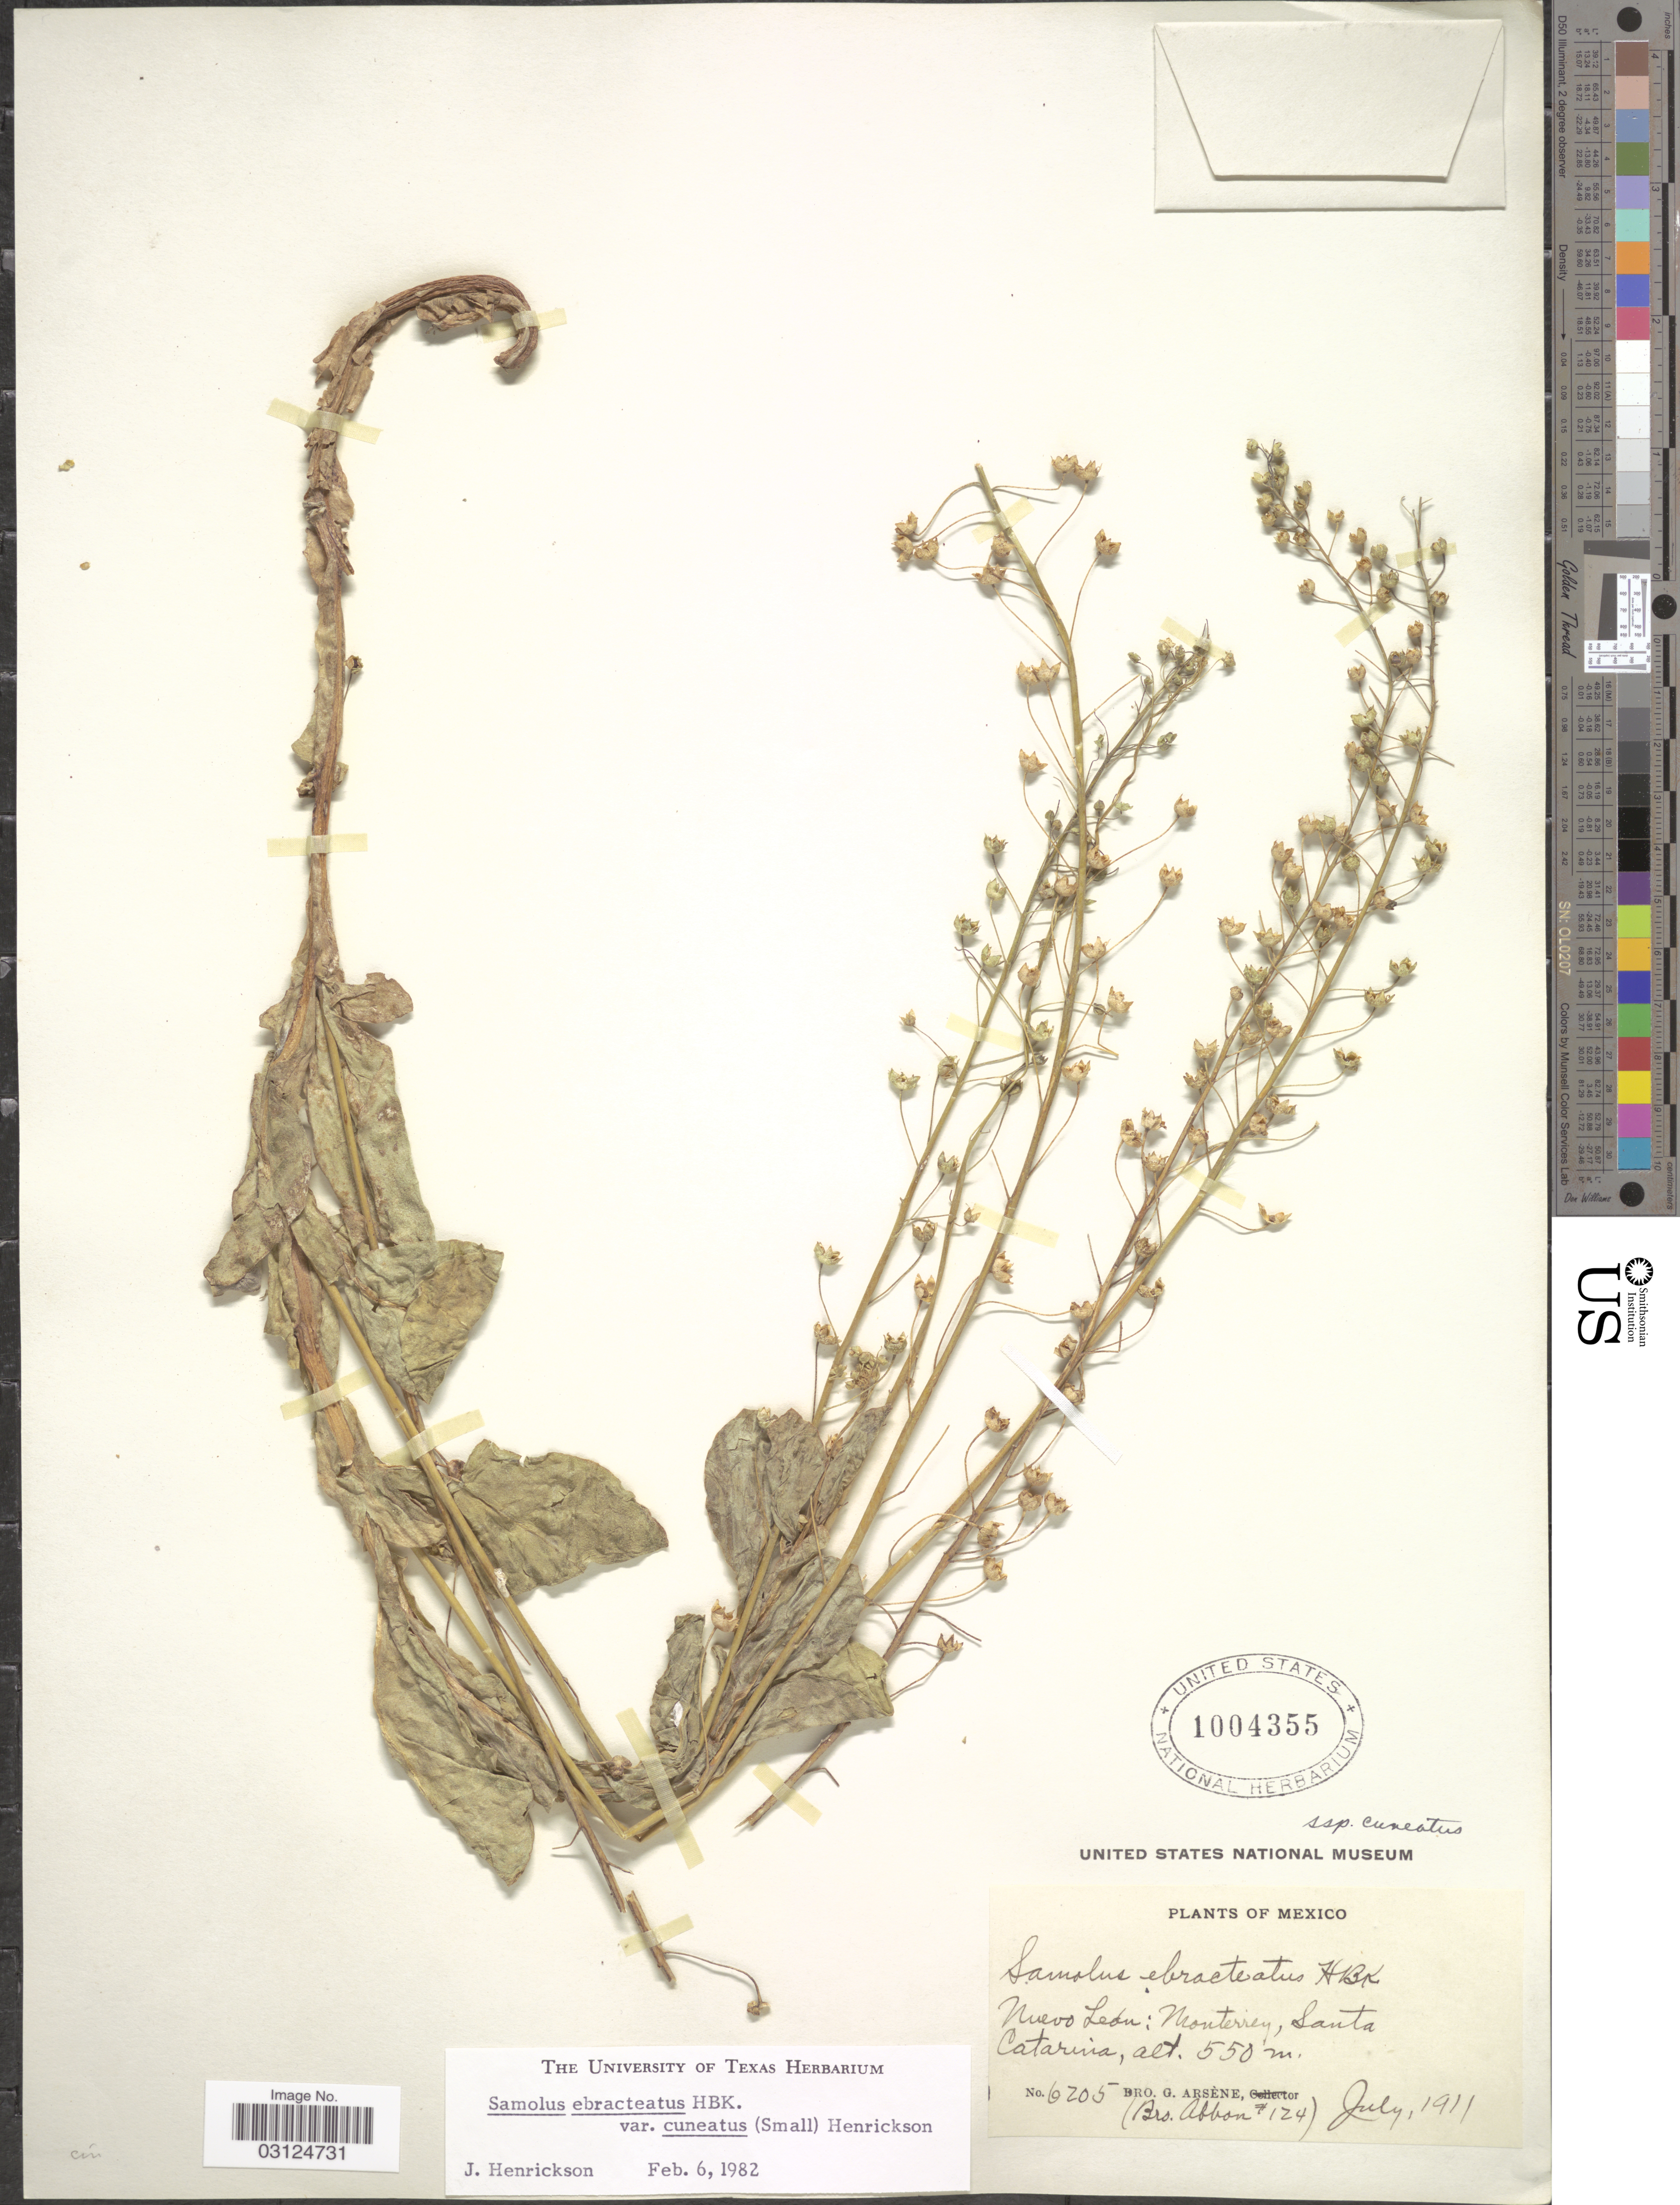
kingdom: Plantae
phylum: Tracheophyta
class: Magnoliopsida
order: Ericales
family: Primulaceae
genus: Samolus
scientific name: Samolus ebracteatus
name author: Kunth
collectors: Bro. Abbon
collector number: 124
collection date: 1911-07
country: Mexico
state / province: Nuevo León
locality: Monterrey, Santa Catarina.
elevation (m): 550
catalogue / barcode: US 1004355